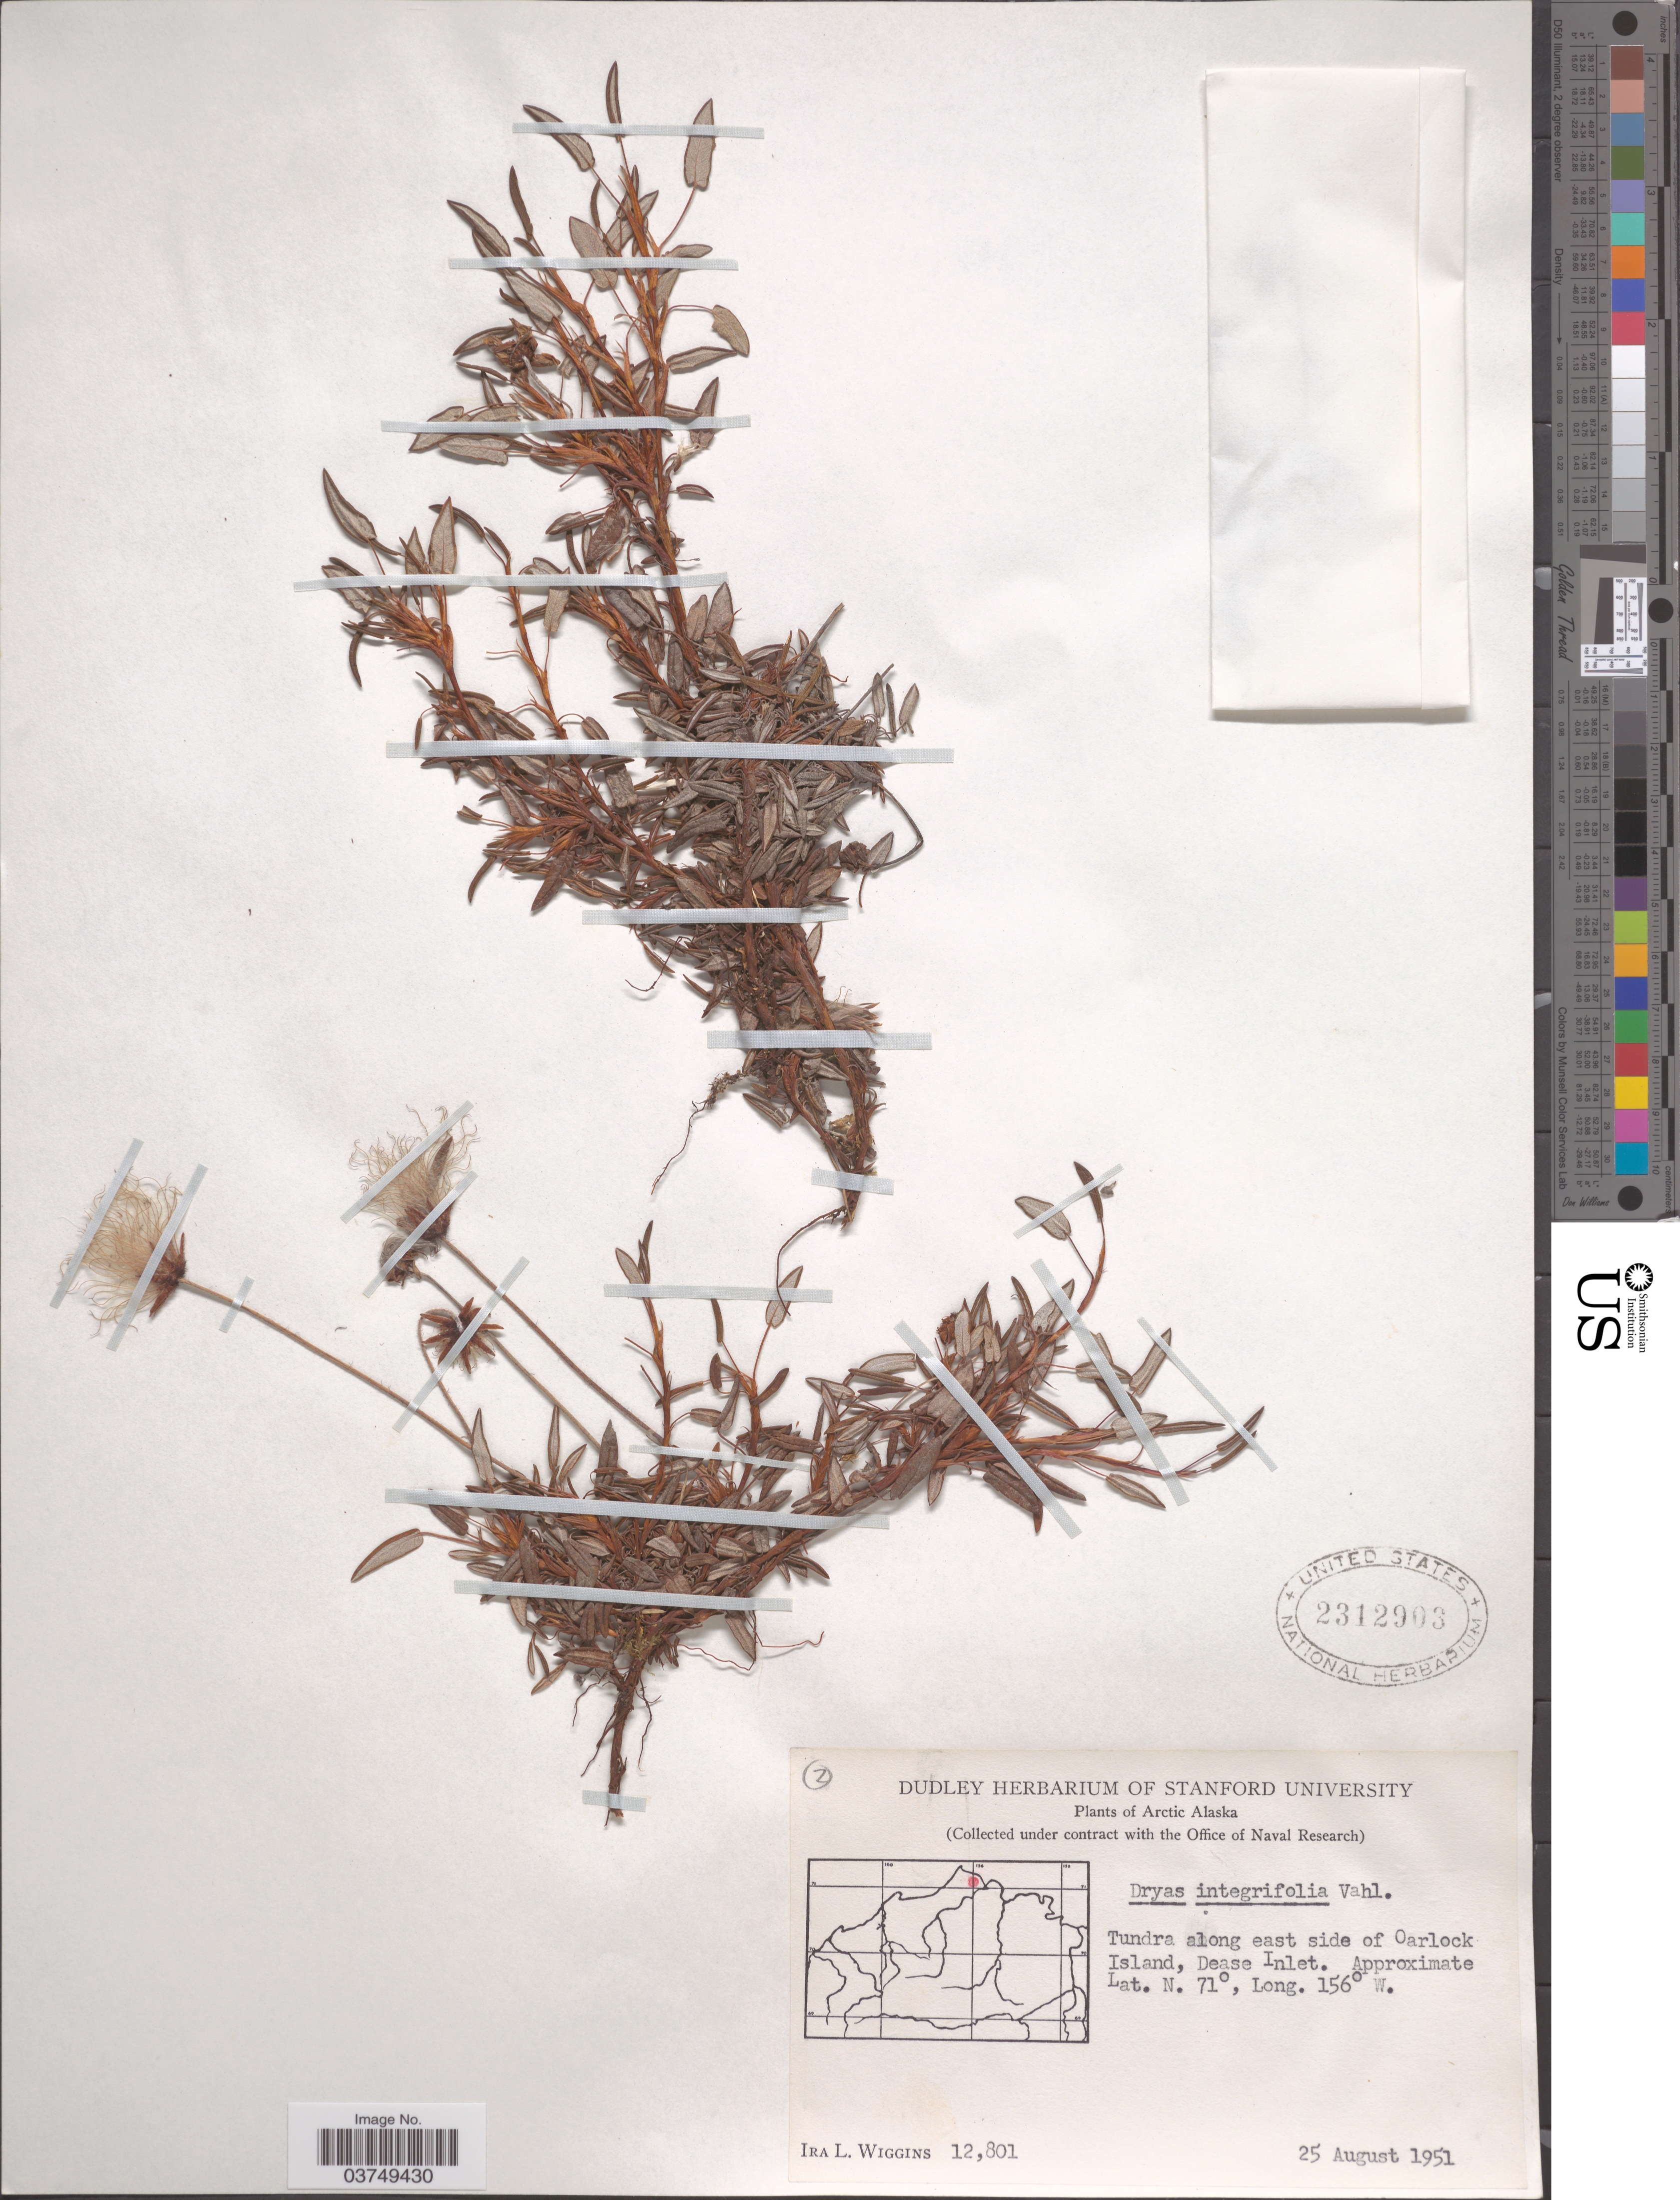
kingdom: Plantae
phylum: Tracheophyta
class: Magnoliopsida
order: Rosales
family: Rosaceae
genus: Dryas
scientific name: Dryas integrifolia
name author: Vahl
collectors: I. L. Wiggins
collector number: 12801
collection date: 1951-08-25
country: United States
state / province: Alaska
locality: Arctic Alaska. Tundra along east side of Oarlock Island, Dease Inlet.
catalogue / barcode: US 2312903